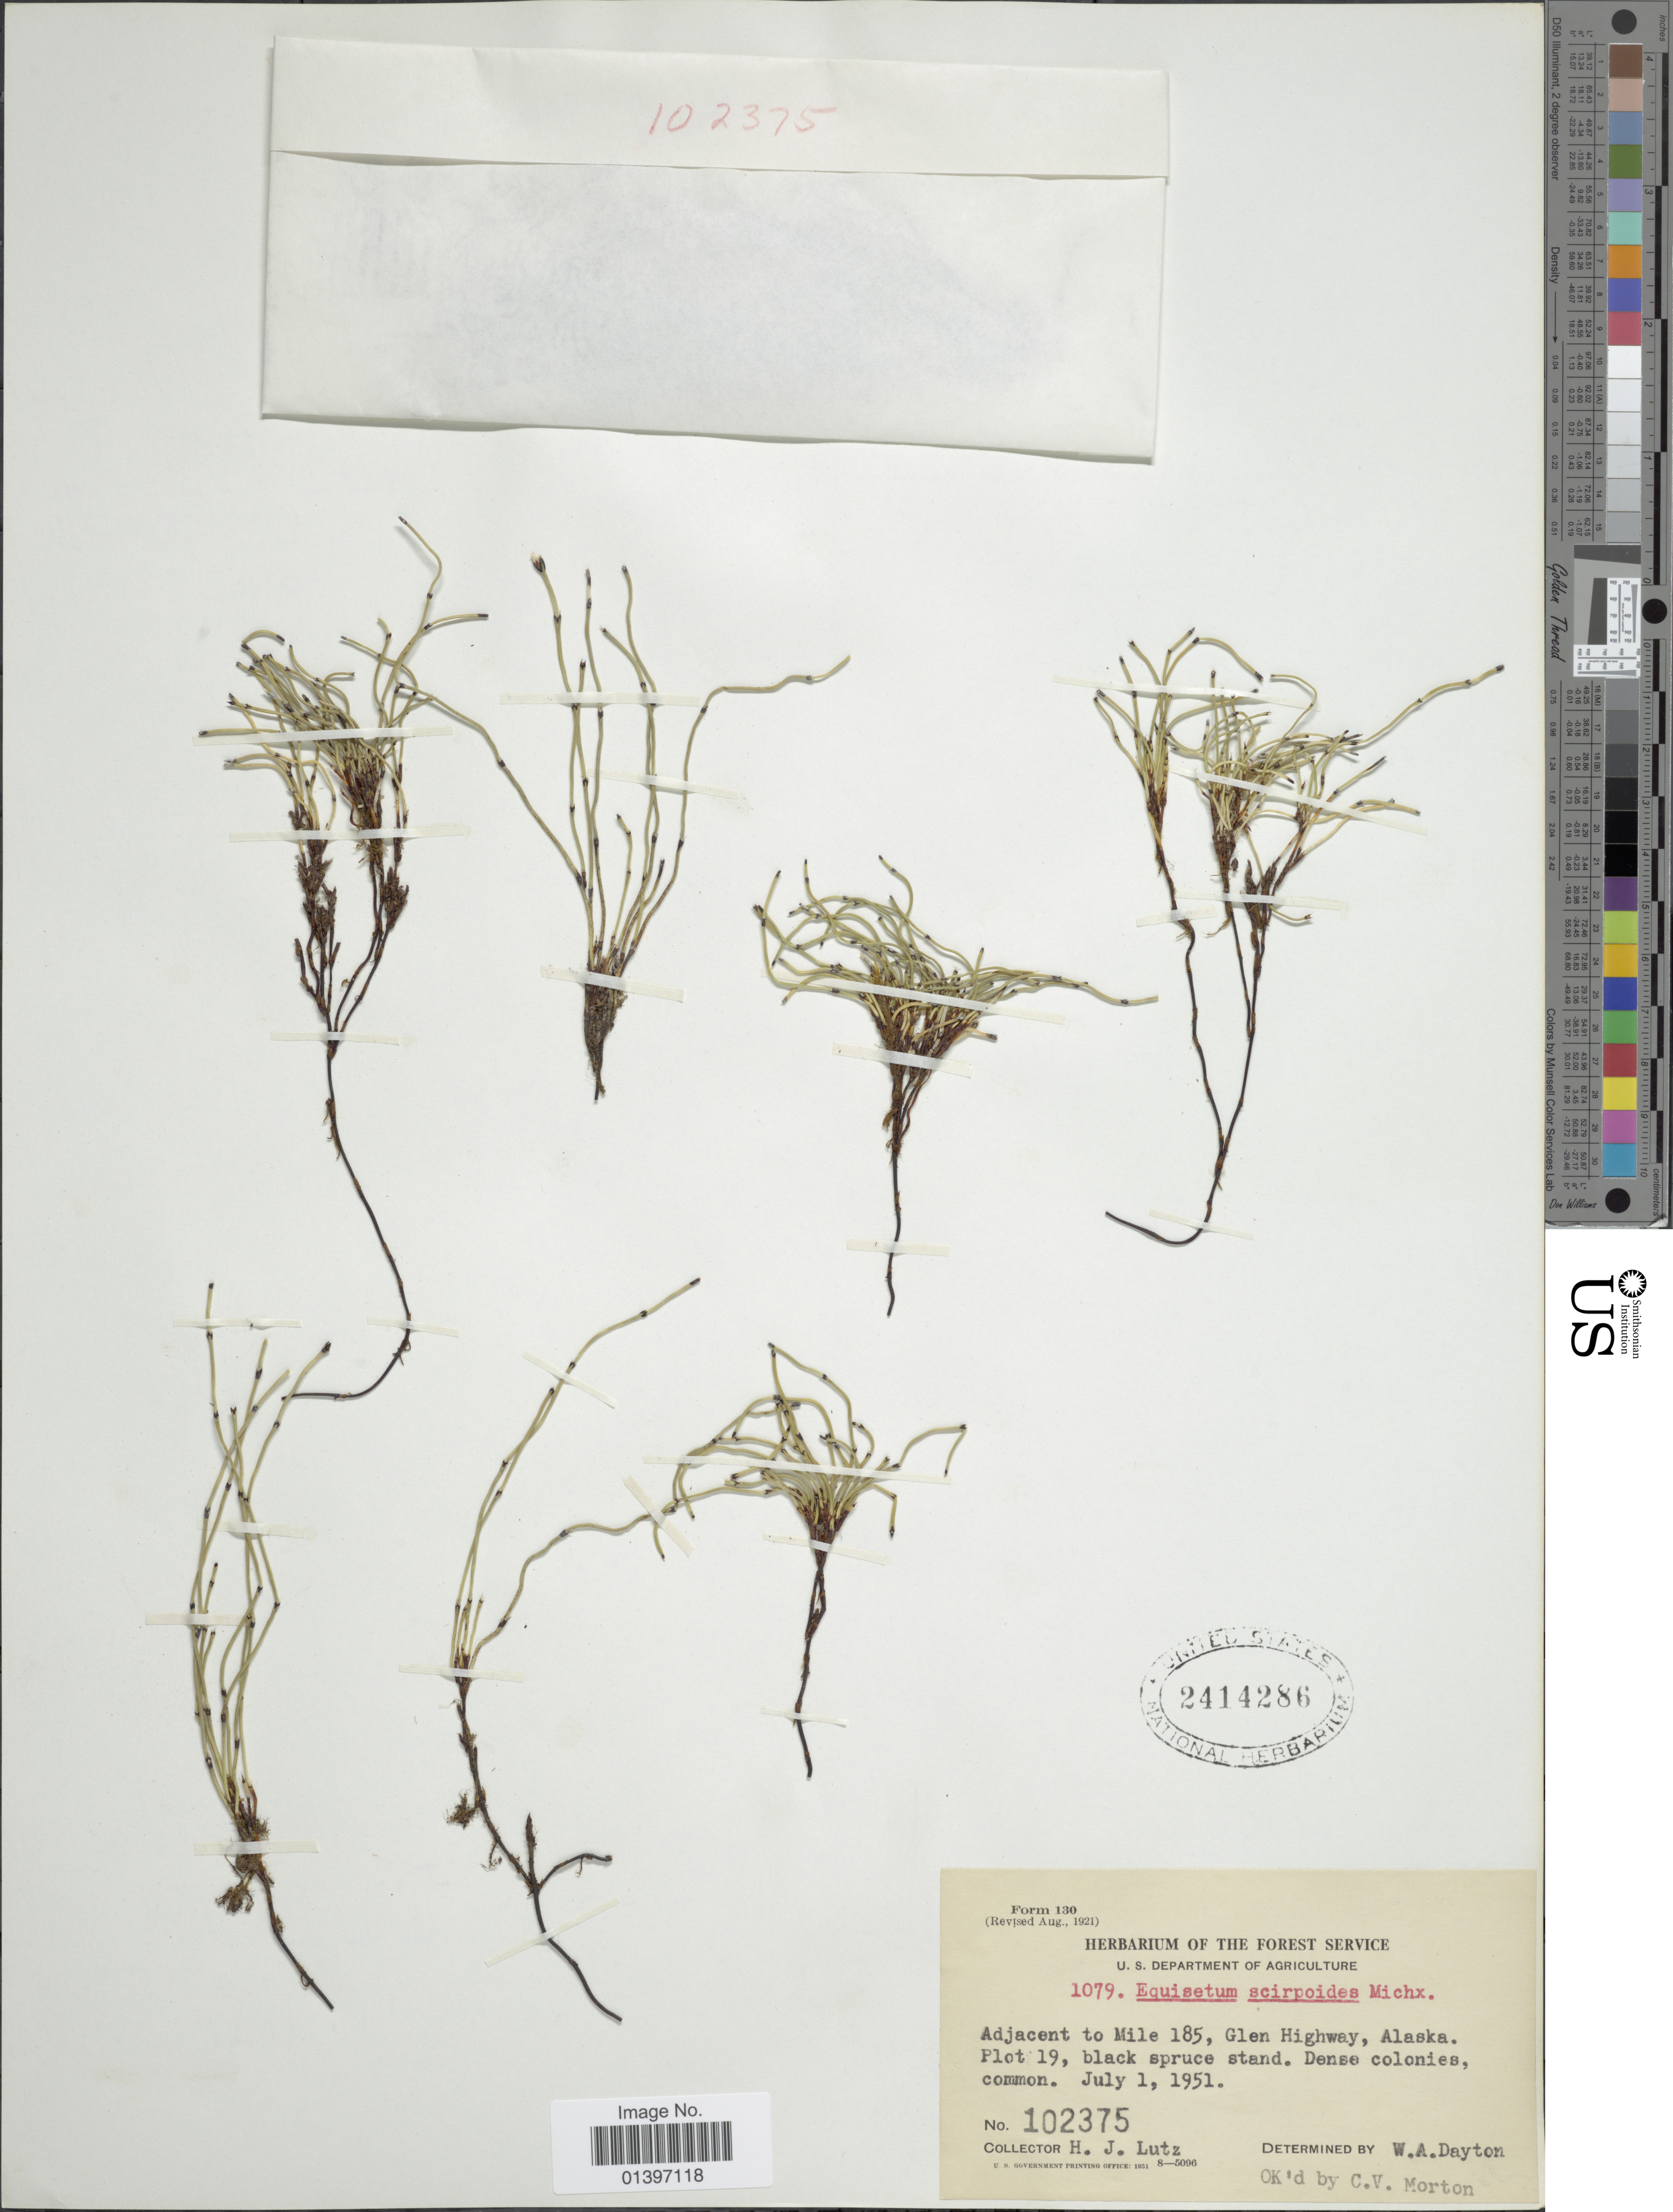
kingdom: Plantae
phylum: Tracheophyta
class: Polypodiopsida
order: Equisetales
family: Equisetaceae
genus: Equisetum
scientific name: Equisetum scirpoides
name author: Michx.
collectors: H. J. Lutz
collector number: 102375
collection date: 1951-07-01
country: United States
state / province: Alaska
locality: Adjacent to Mile 185, Glen Highway, Alaska, plot 19, black spruce stand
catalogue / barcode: US 2414286